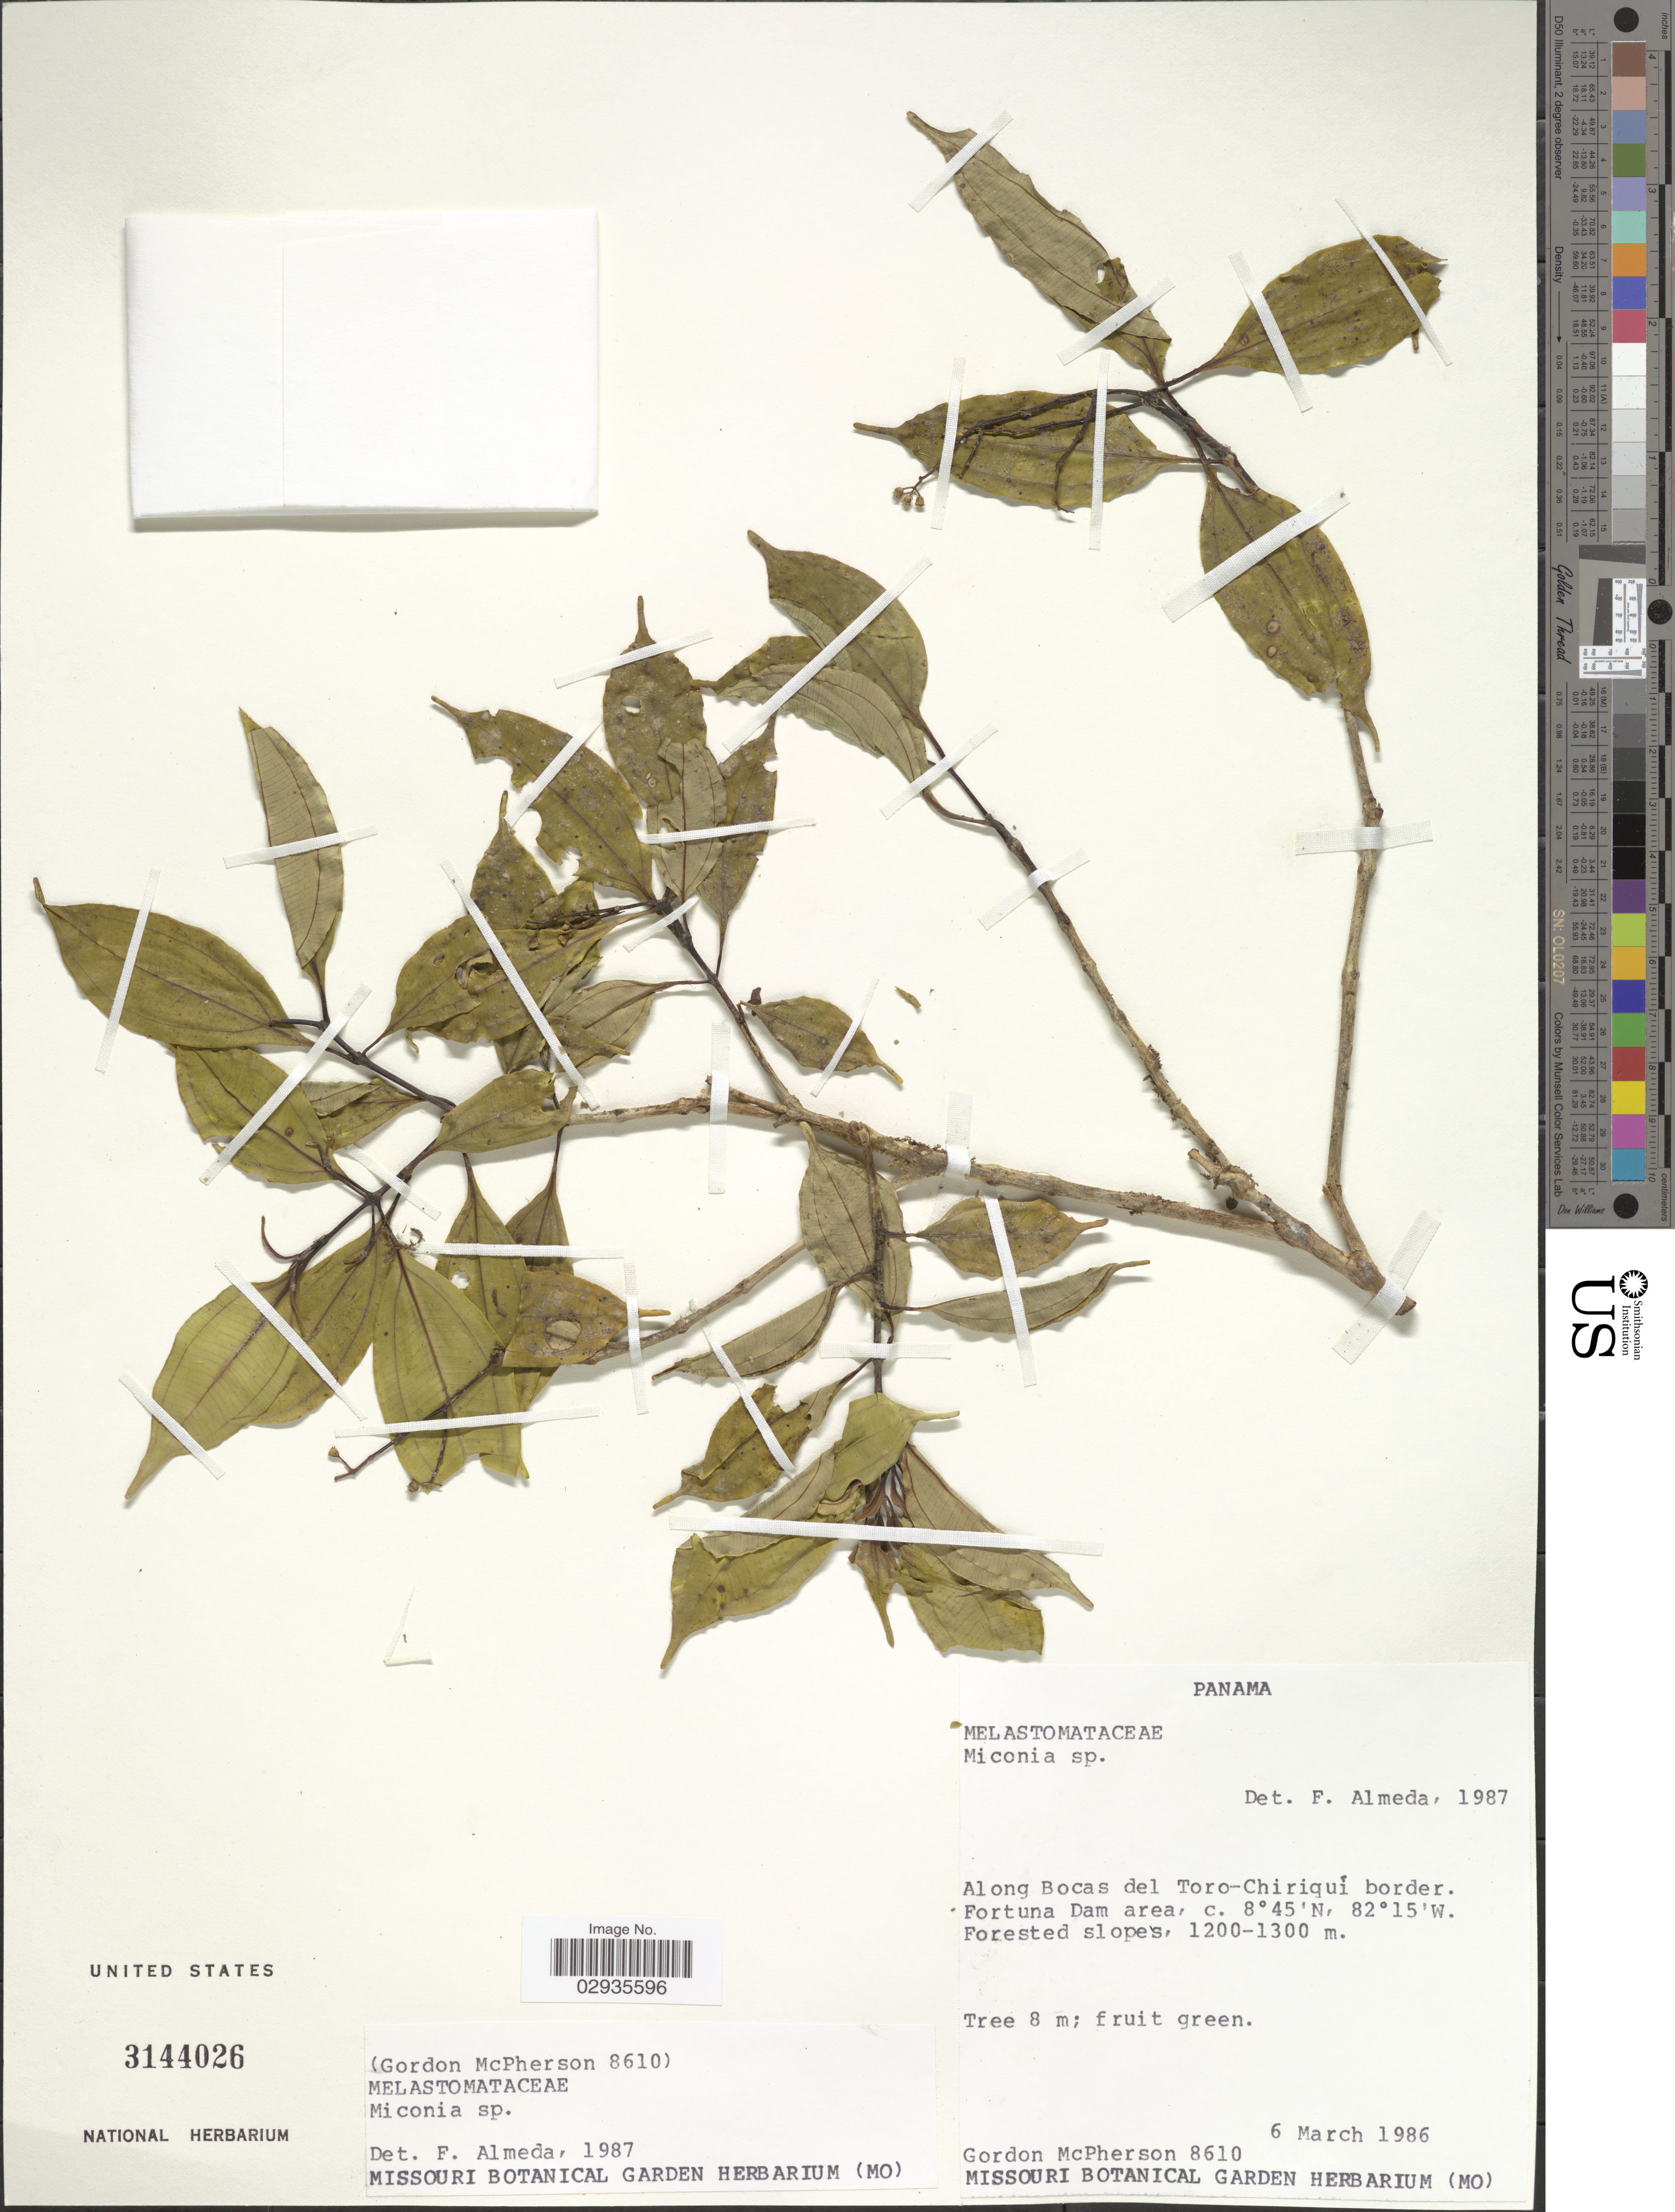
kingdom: Plantae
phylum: Tracheophyta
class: Magnoliopsida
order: Myrtales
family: Melastomataceae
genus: Miconia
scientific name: Miconia sp.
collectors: G. D. McPherson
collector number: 8610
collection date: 1986-03-06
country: Panama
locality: Along Bocas del Toro-Chiriquí border. Fortuna Dam area.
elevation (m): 1200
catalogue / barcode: US 3144026